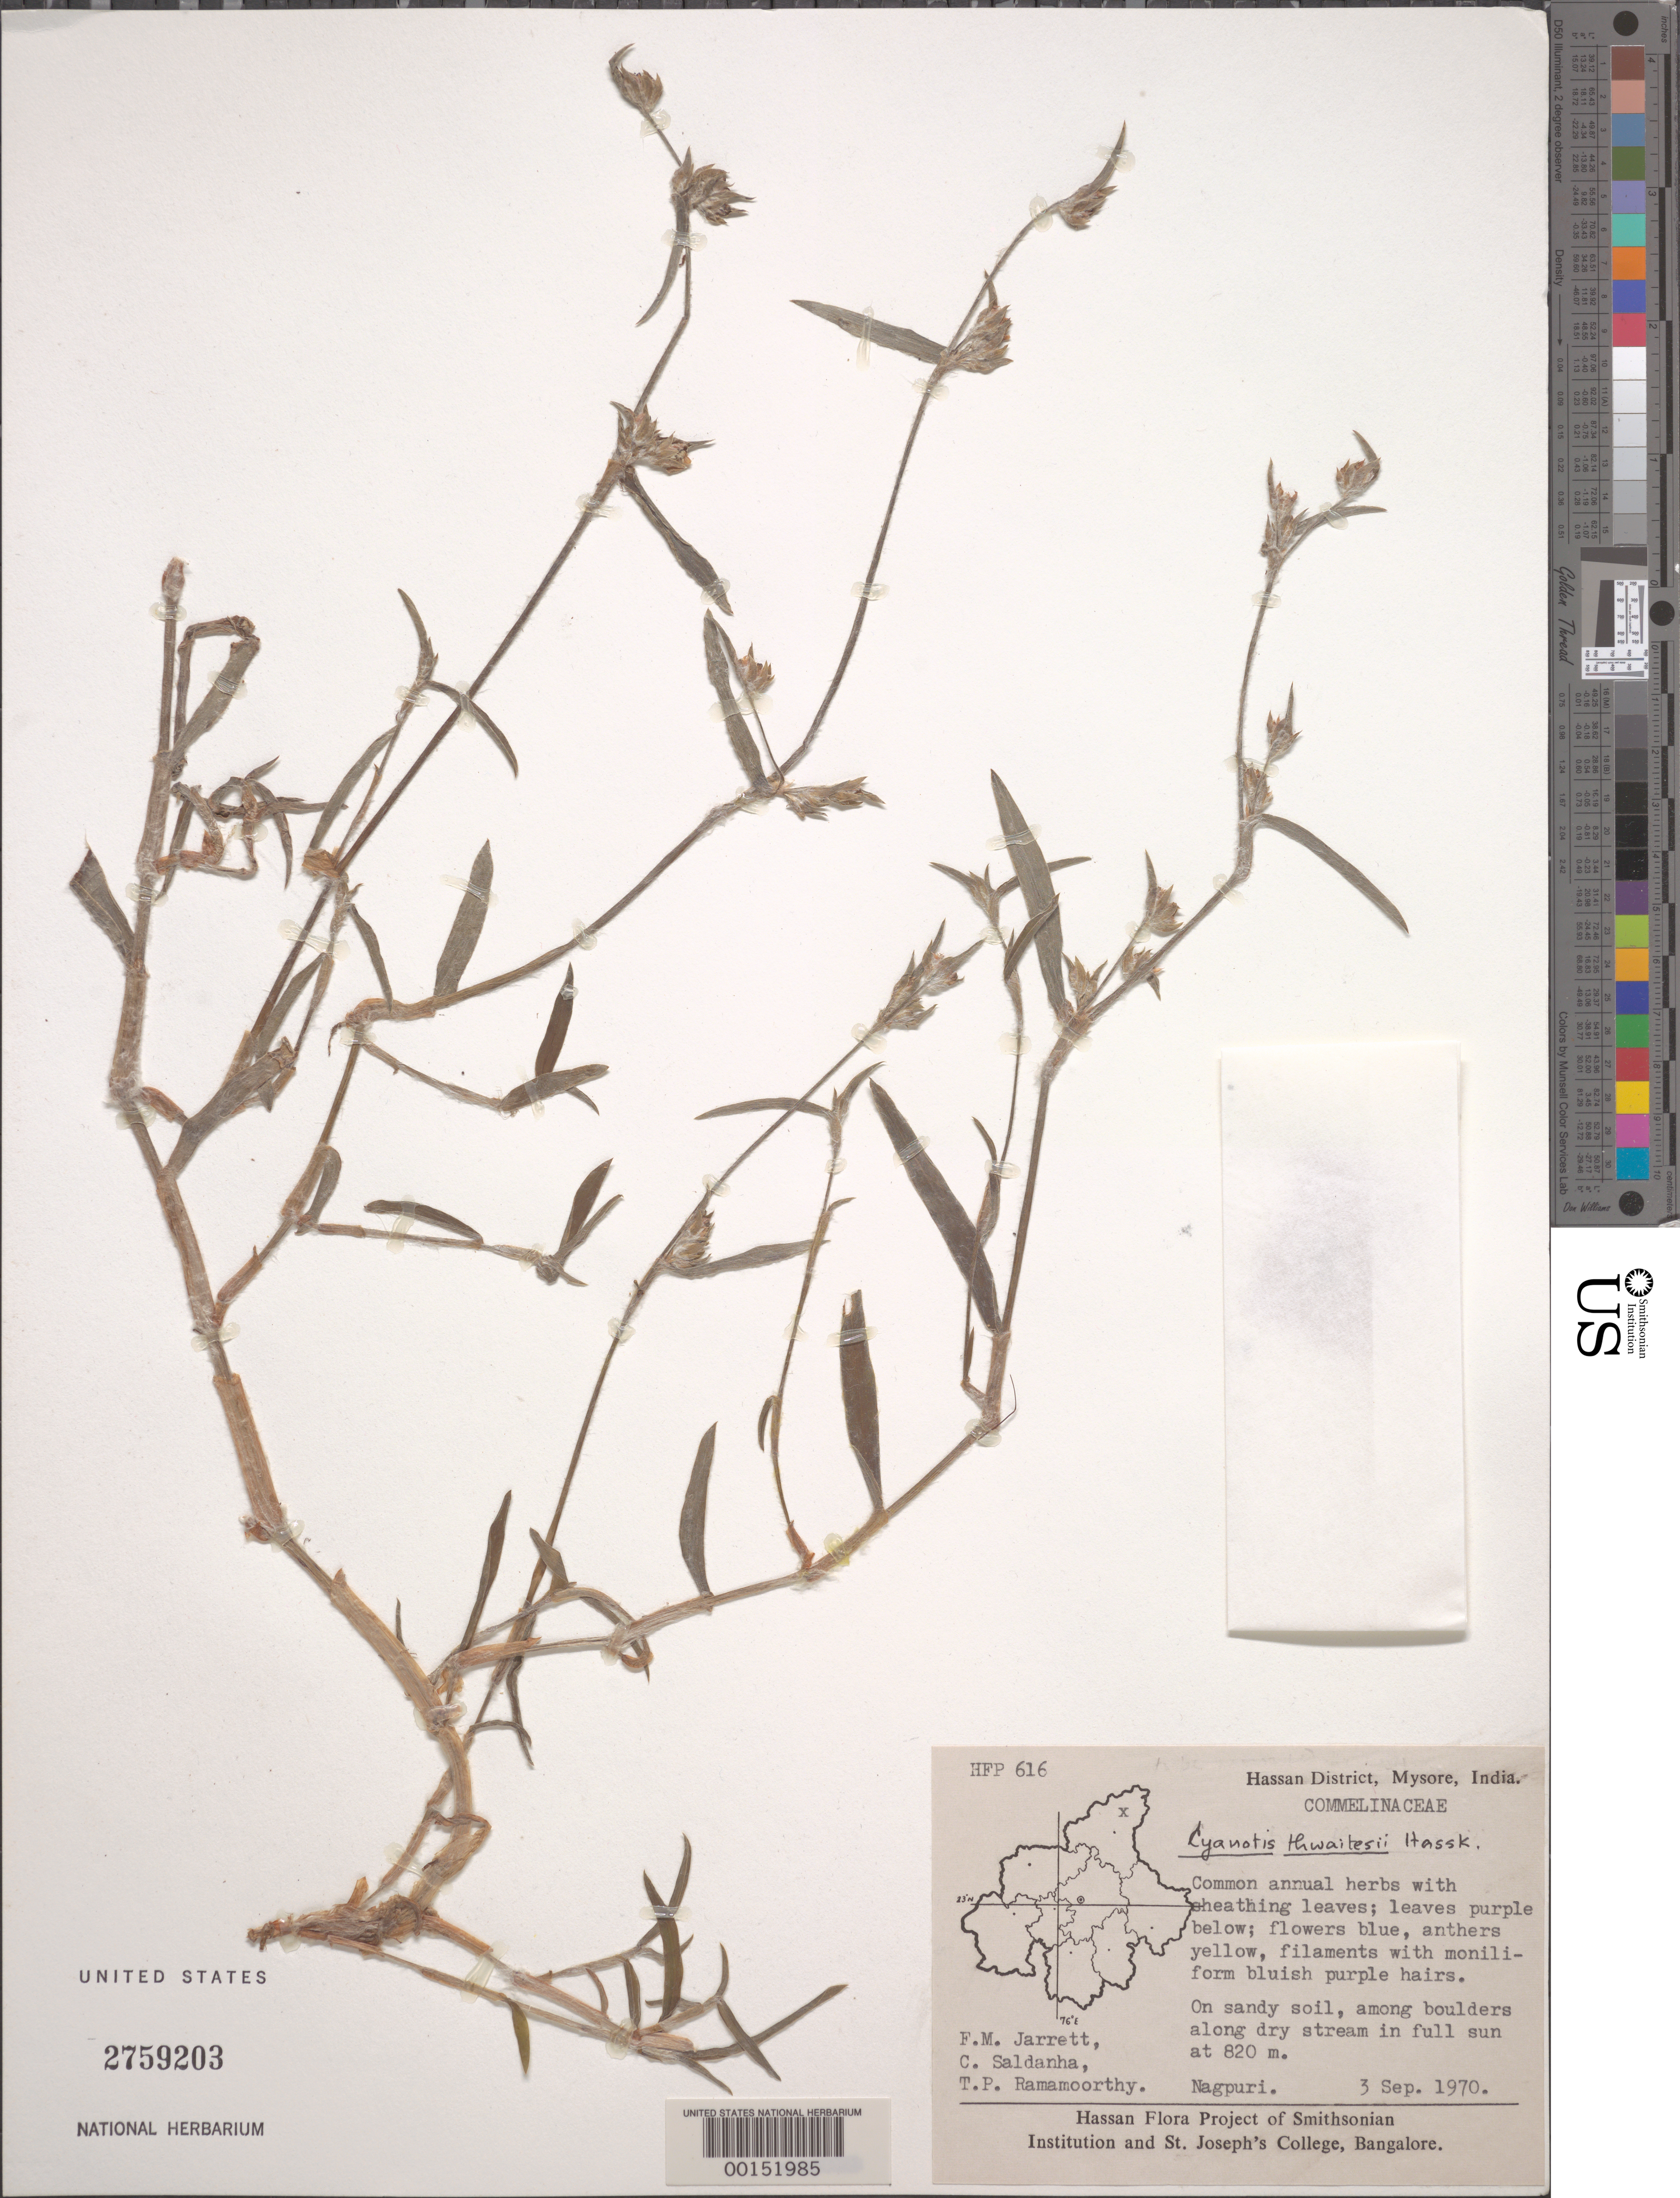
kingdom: Plantae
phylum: Tracheophyta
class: Liliopsida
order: Commelinales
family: Commelinaceae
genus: Cyanotis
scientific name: Cyanotis thwaitesii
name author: Hassk.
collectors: F. M. Jarrett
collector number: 616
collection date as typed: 03 Sep 1970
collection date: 1970-09-03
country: India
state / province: Karnataka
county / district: Hassan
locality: Nagpuri, mysore state [mysore state = karnataka.]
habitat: Sandy soil, dry rocky stream bed; full sun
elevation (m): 820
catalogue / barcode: US 2759203